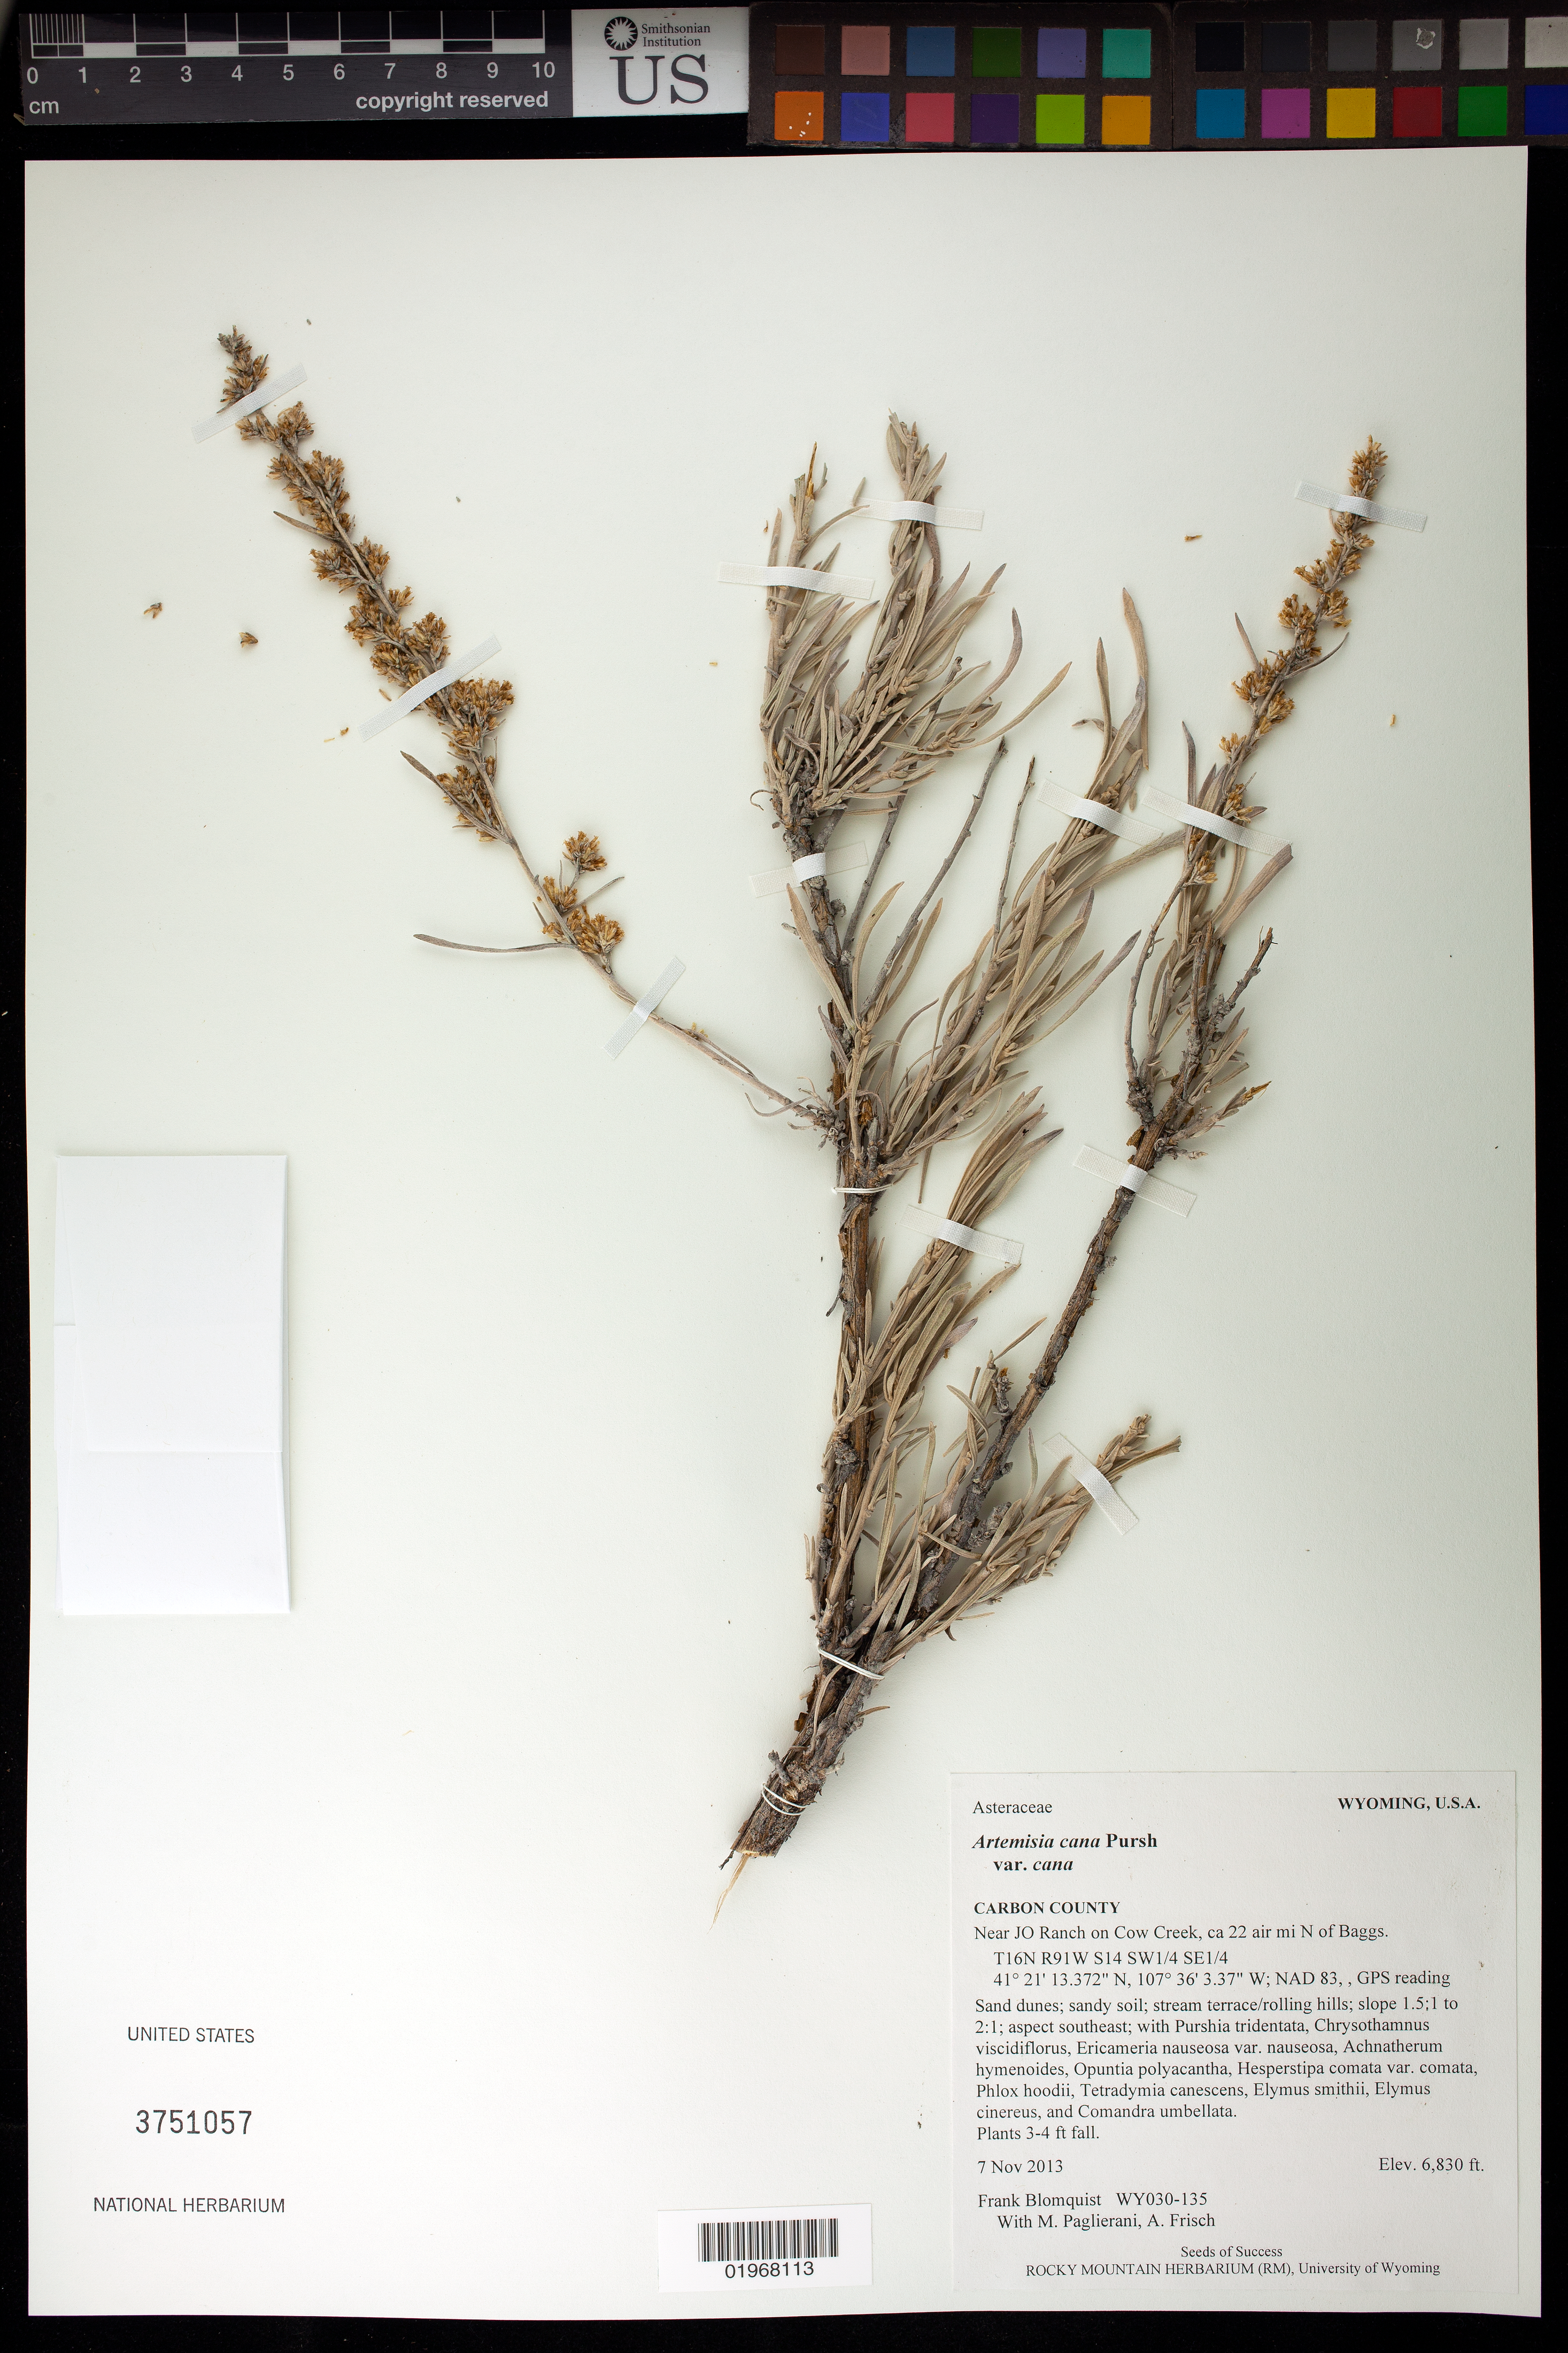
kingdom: Plantae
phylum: Tracheophyta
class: Magnoliopsida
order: Asterales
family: Asteraceae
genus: Artemisia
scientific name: Artemisia cana var. cana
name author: Pursh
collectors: F. Blomquist, M. Paglierani & A. Frisch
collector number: WY030-135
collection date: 2013-11-07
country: United States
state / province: Wyoming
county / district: Carbon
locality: Near JO Ranch on Cow Creek, ca 22 air mi. N of Baggs.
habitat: Sand dunes, sandy soil; stream terrace/rolling hills. With Purshia tridentata, Phlox hoodii, Comandra umbellata, ect.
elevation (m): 2082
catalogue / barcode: US 3751057